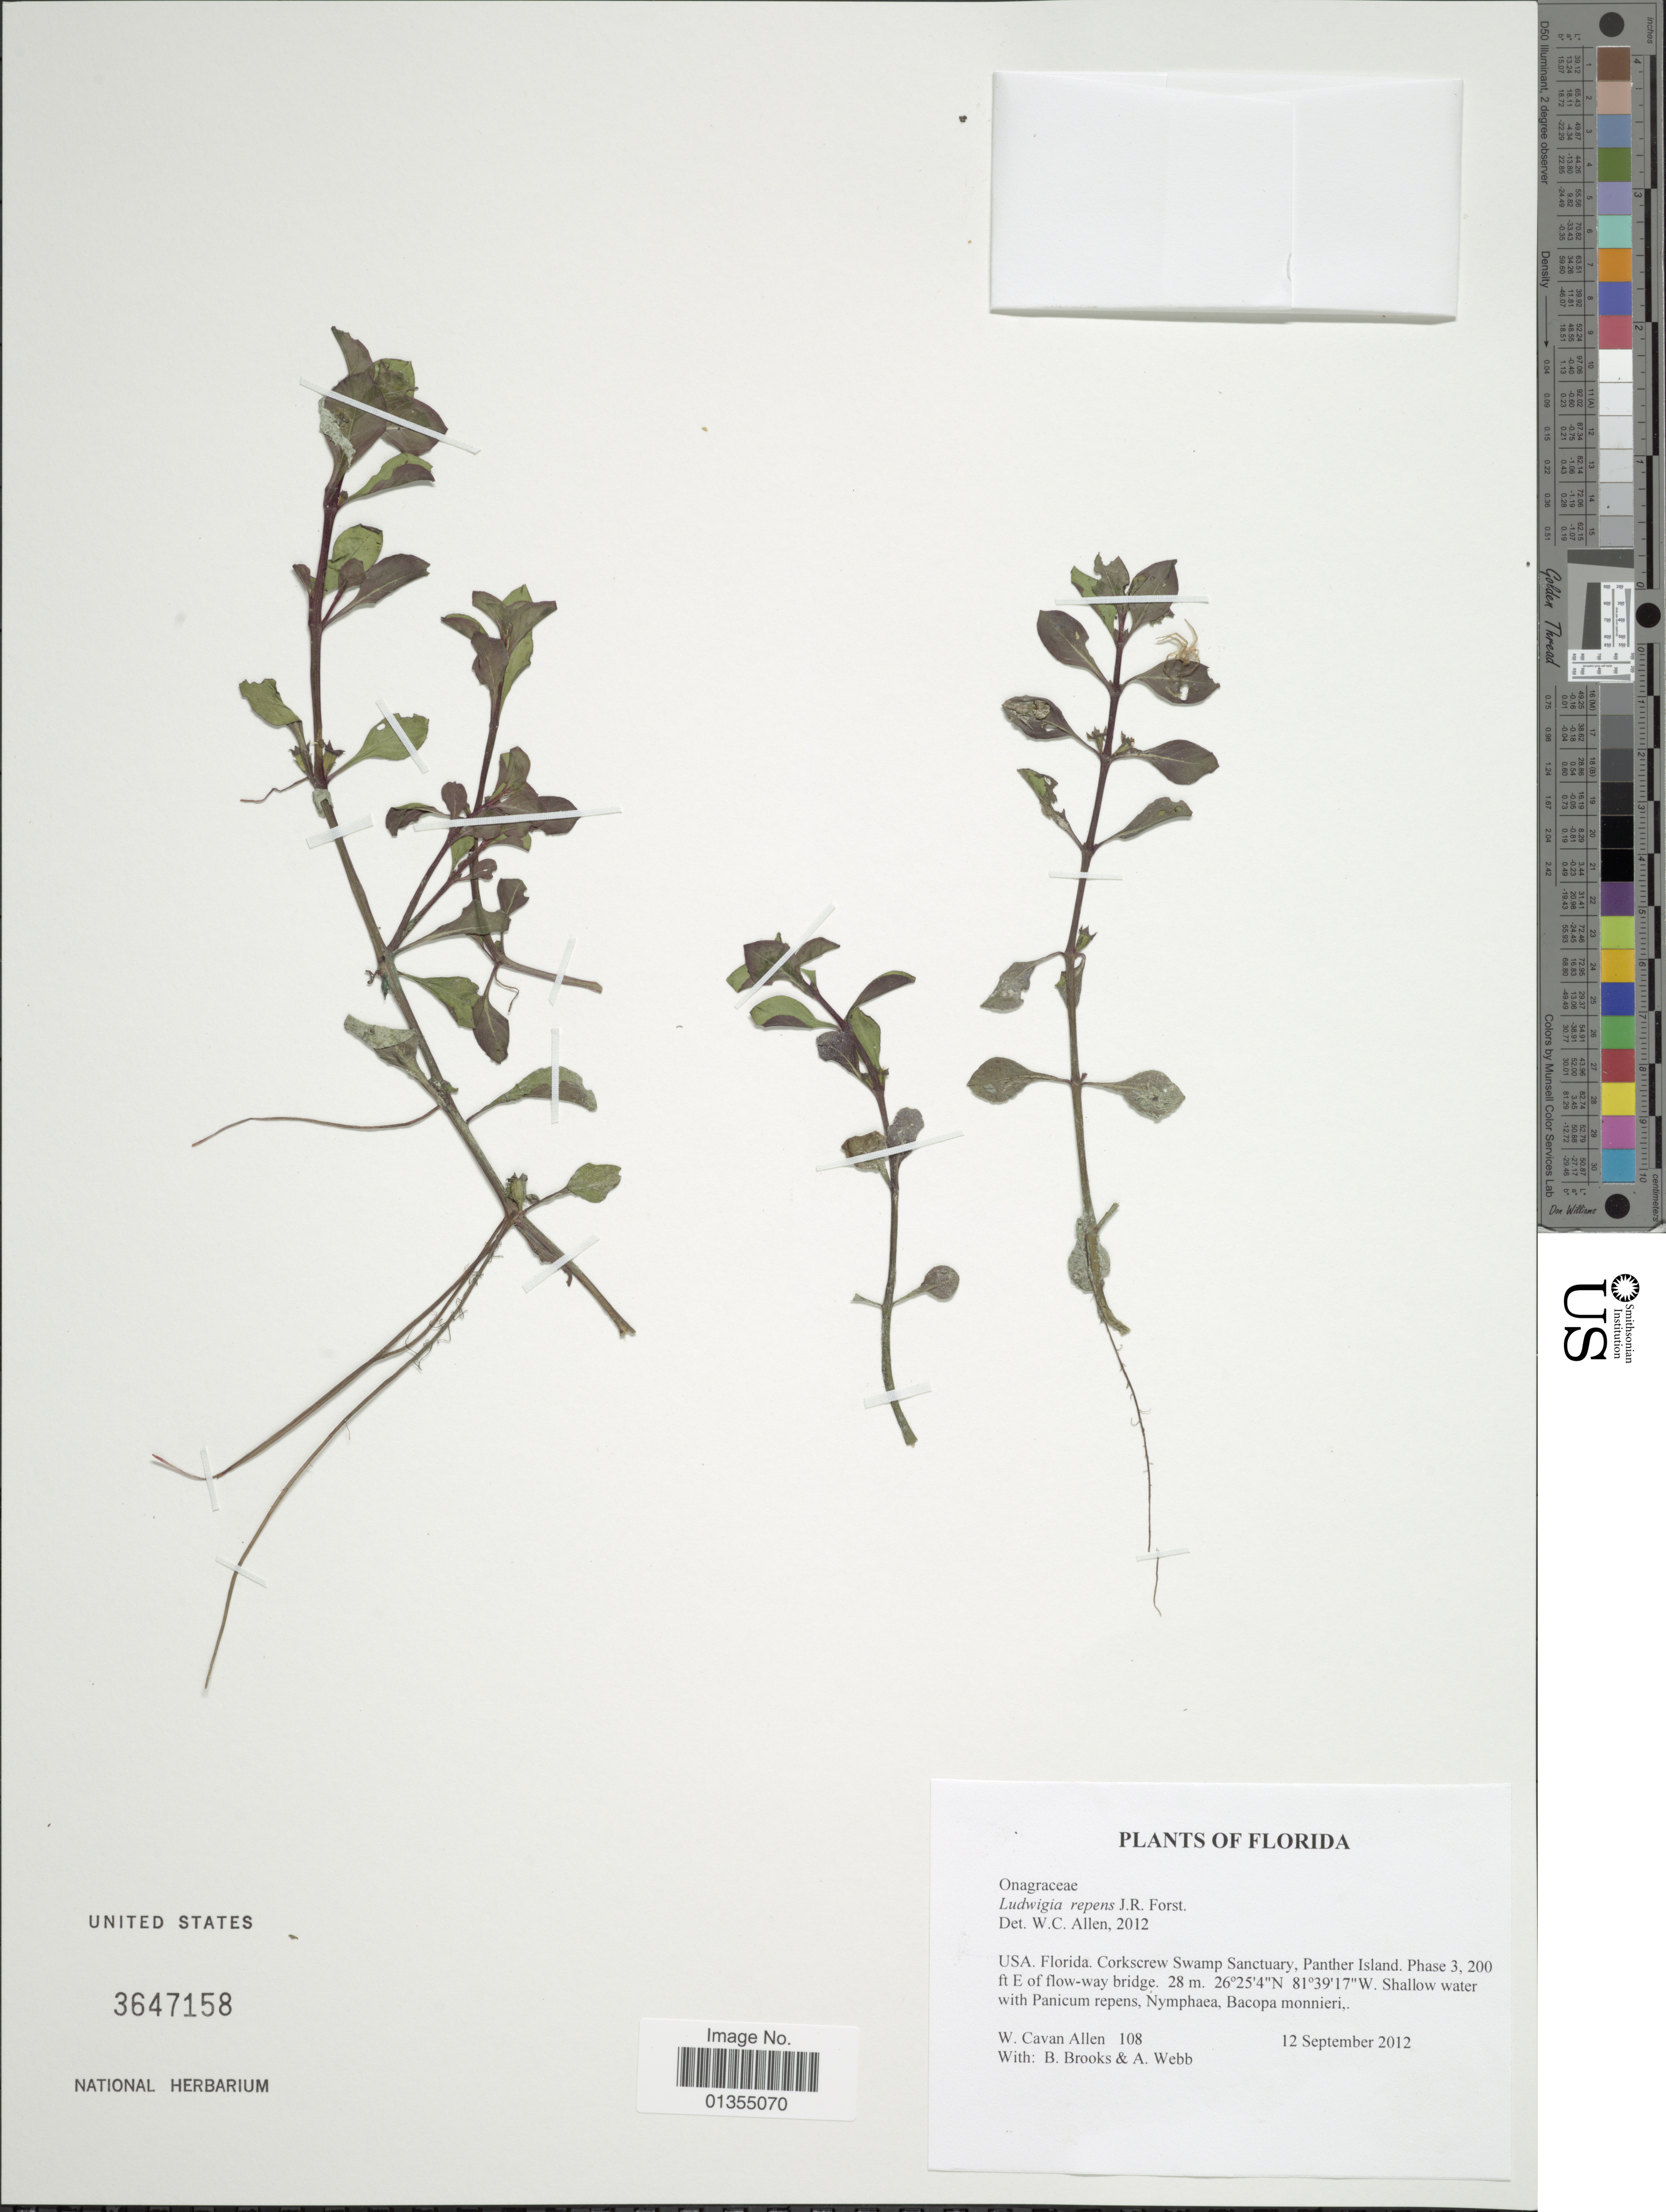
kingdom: Plantae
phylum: Tracheophyta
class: Magnoliopsida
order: Myrtales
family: Onagraceae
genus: Ludwigia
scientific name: Ludwigia repens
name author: J.R. Forst.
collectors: W. C. Allen, B. Brooks & A. Webb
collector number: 108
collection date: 2012-09-12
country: United States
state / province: Florida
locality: Corkscrew Swamp Sanctuary, Panther Island, Phase 3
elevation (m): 28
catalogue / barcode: US 3647158